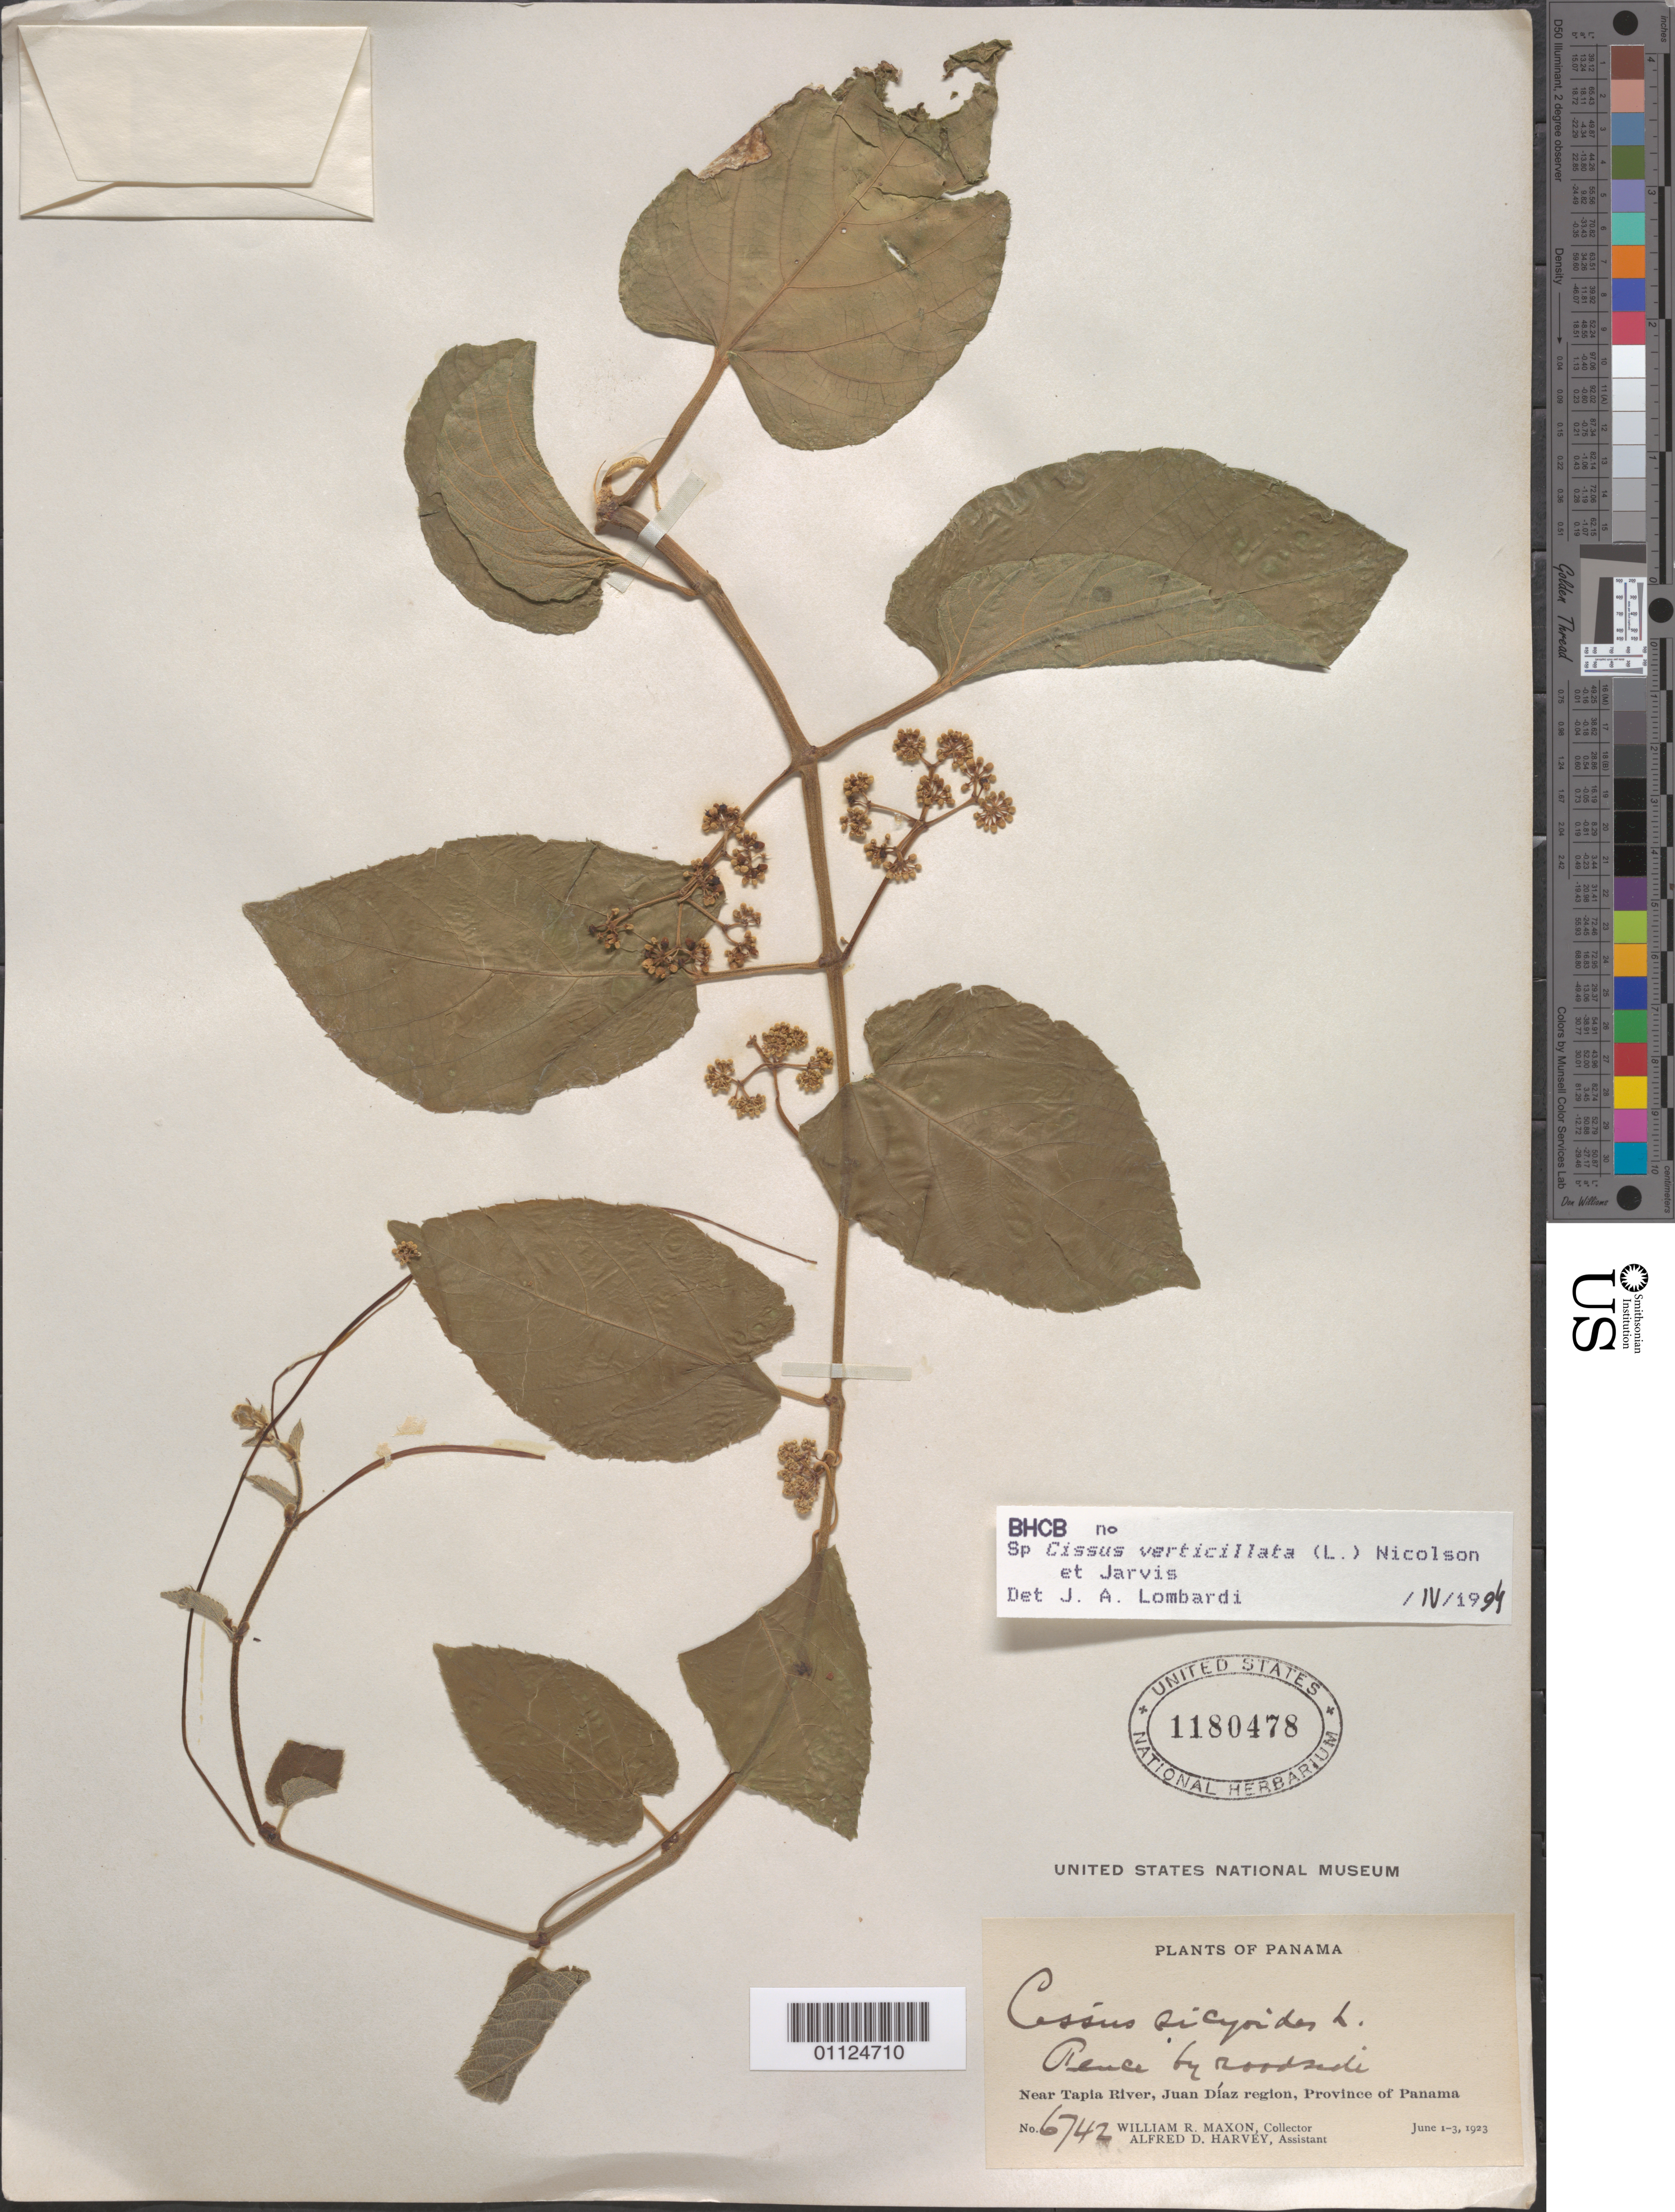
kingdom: Plantae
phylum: Tracheophyta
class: Magnoliopsida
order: Vitales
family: Vitaceae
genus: Cissus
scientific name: Cissus verticillata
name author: (L.) Nicolson & C.E. Jarvis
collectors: W. R. Maxon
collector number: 6742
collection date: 1923-06-01/1923-06-03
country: Panama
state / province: Panamá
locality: Near Tapia River, Juan Diaz region.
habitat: By roadside.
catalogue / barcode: US 1180478